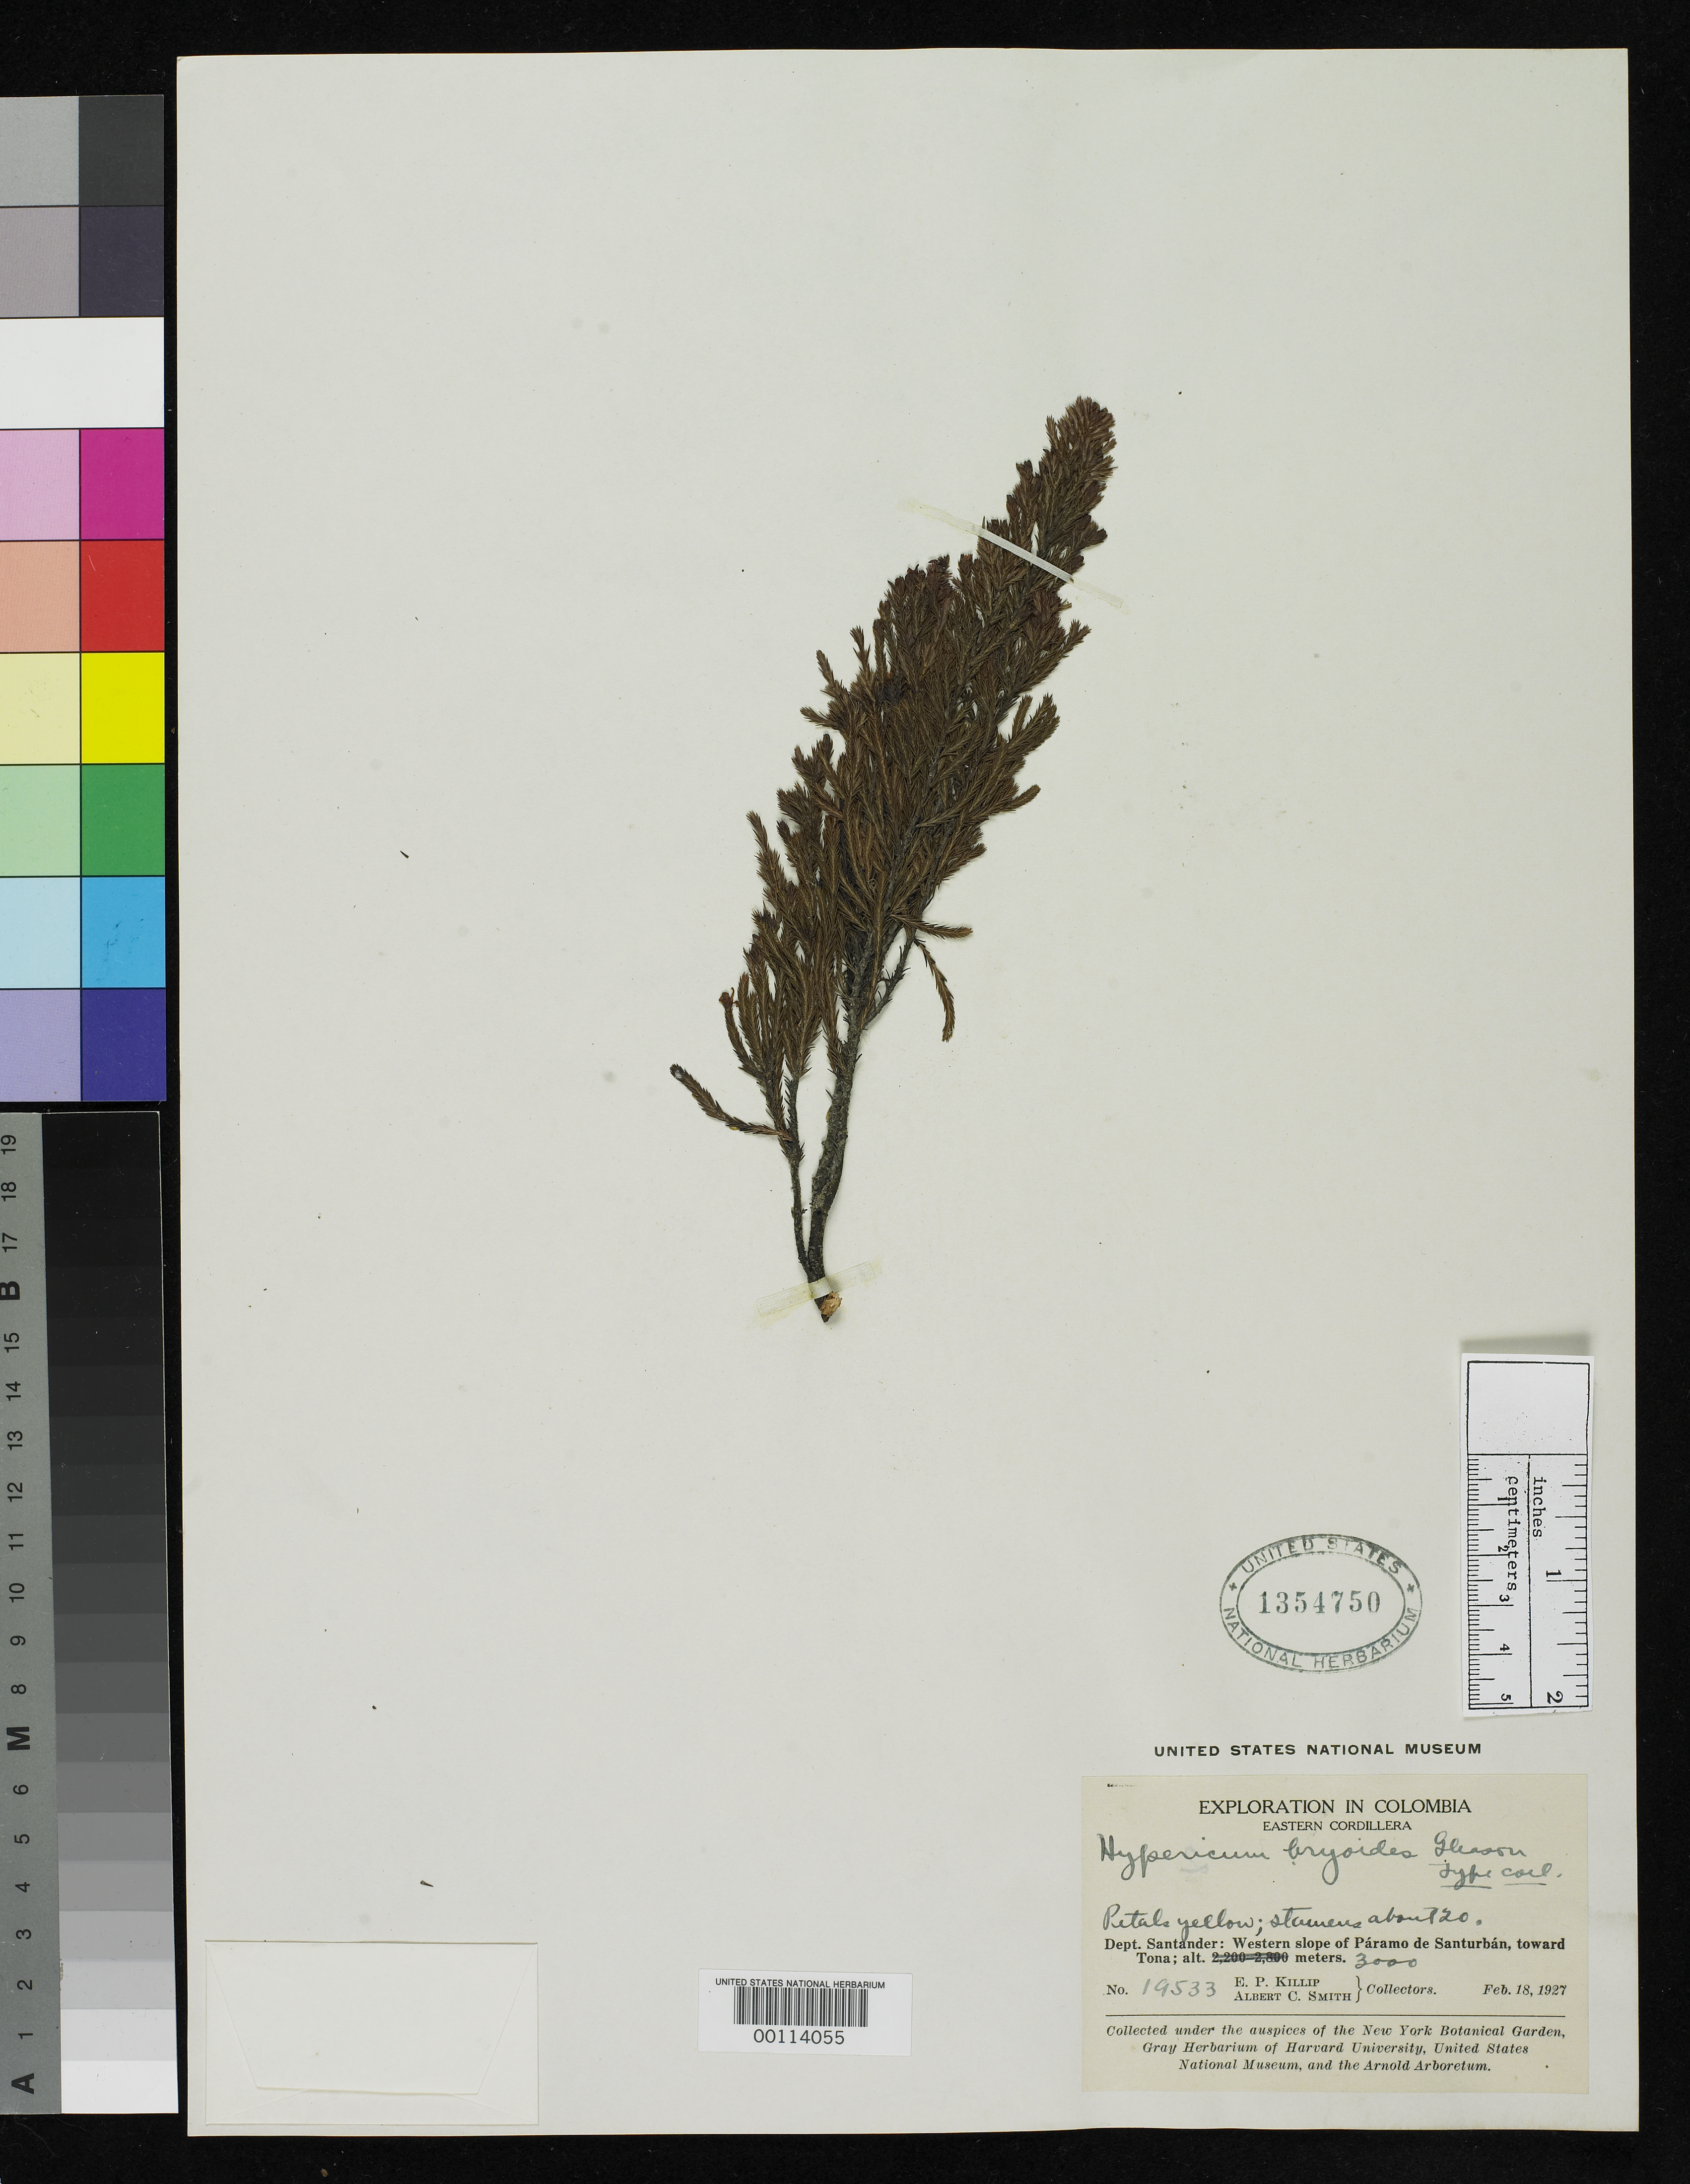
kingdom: Plantae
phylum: Tracheophyta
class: Magnoliopsida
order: Malpighiales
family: Hypericaceae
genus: Hypericum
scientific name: Hypericum bryoides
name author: Gleason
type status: Isotype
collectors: E. P. Killip & A. C. Smith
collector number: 19533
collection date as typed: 18 Feb 1927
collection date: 1927-02-18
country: Colombia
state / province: Santander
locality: Paramo de San Turban, toward Tona.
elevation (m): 3000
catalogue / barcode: US 1354750